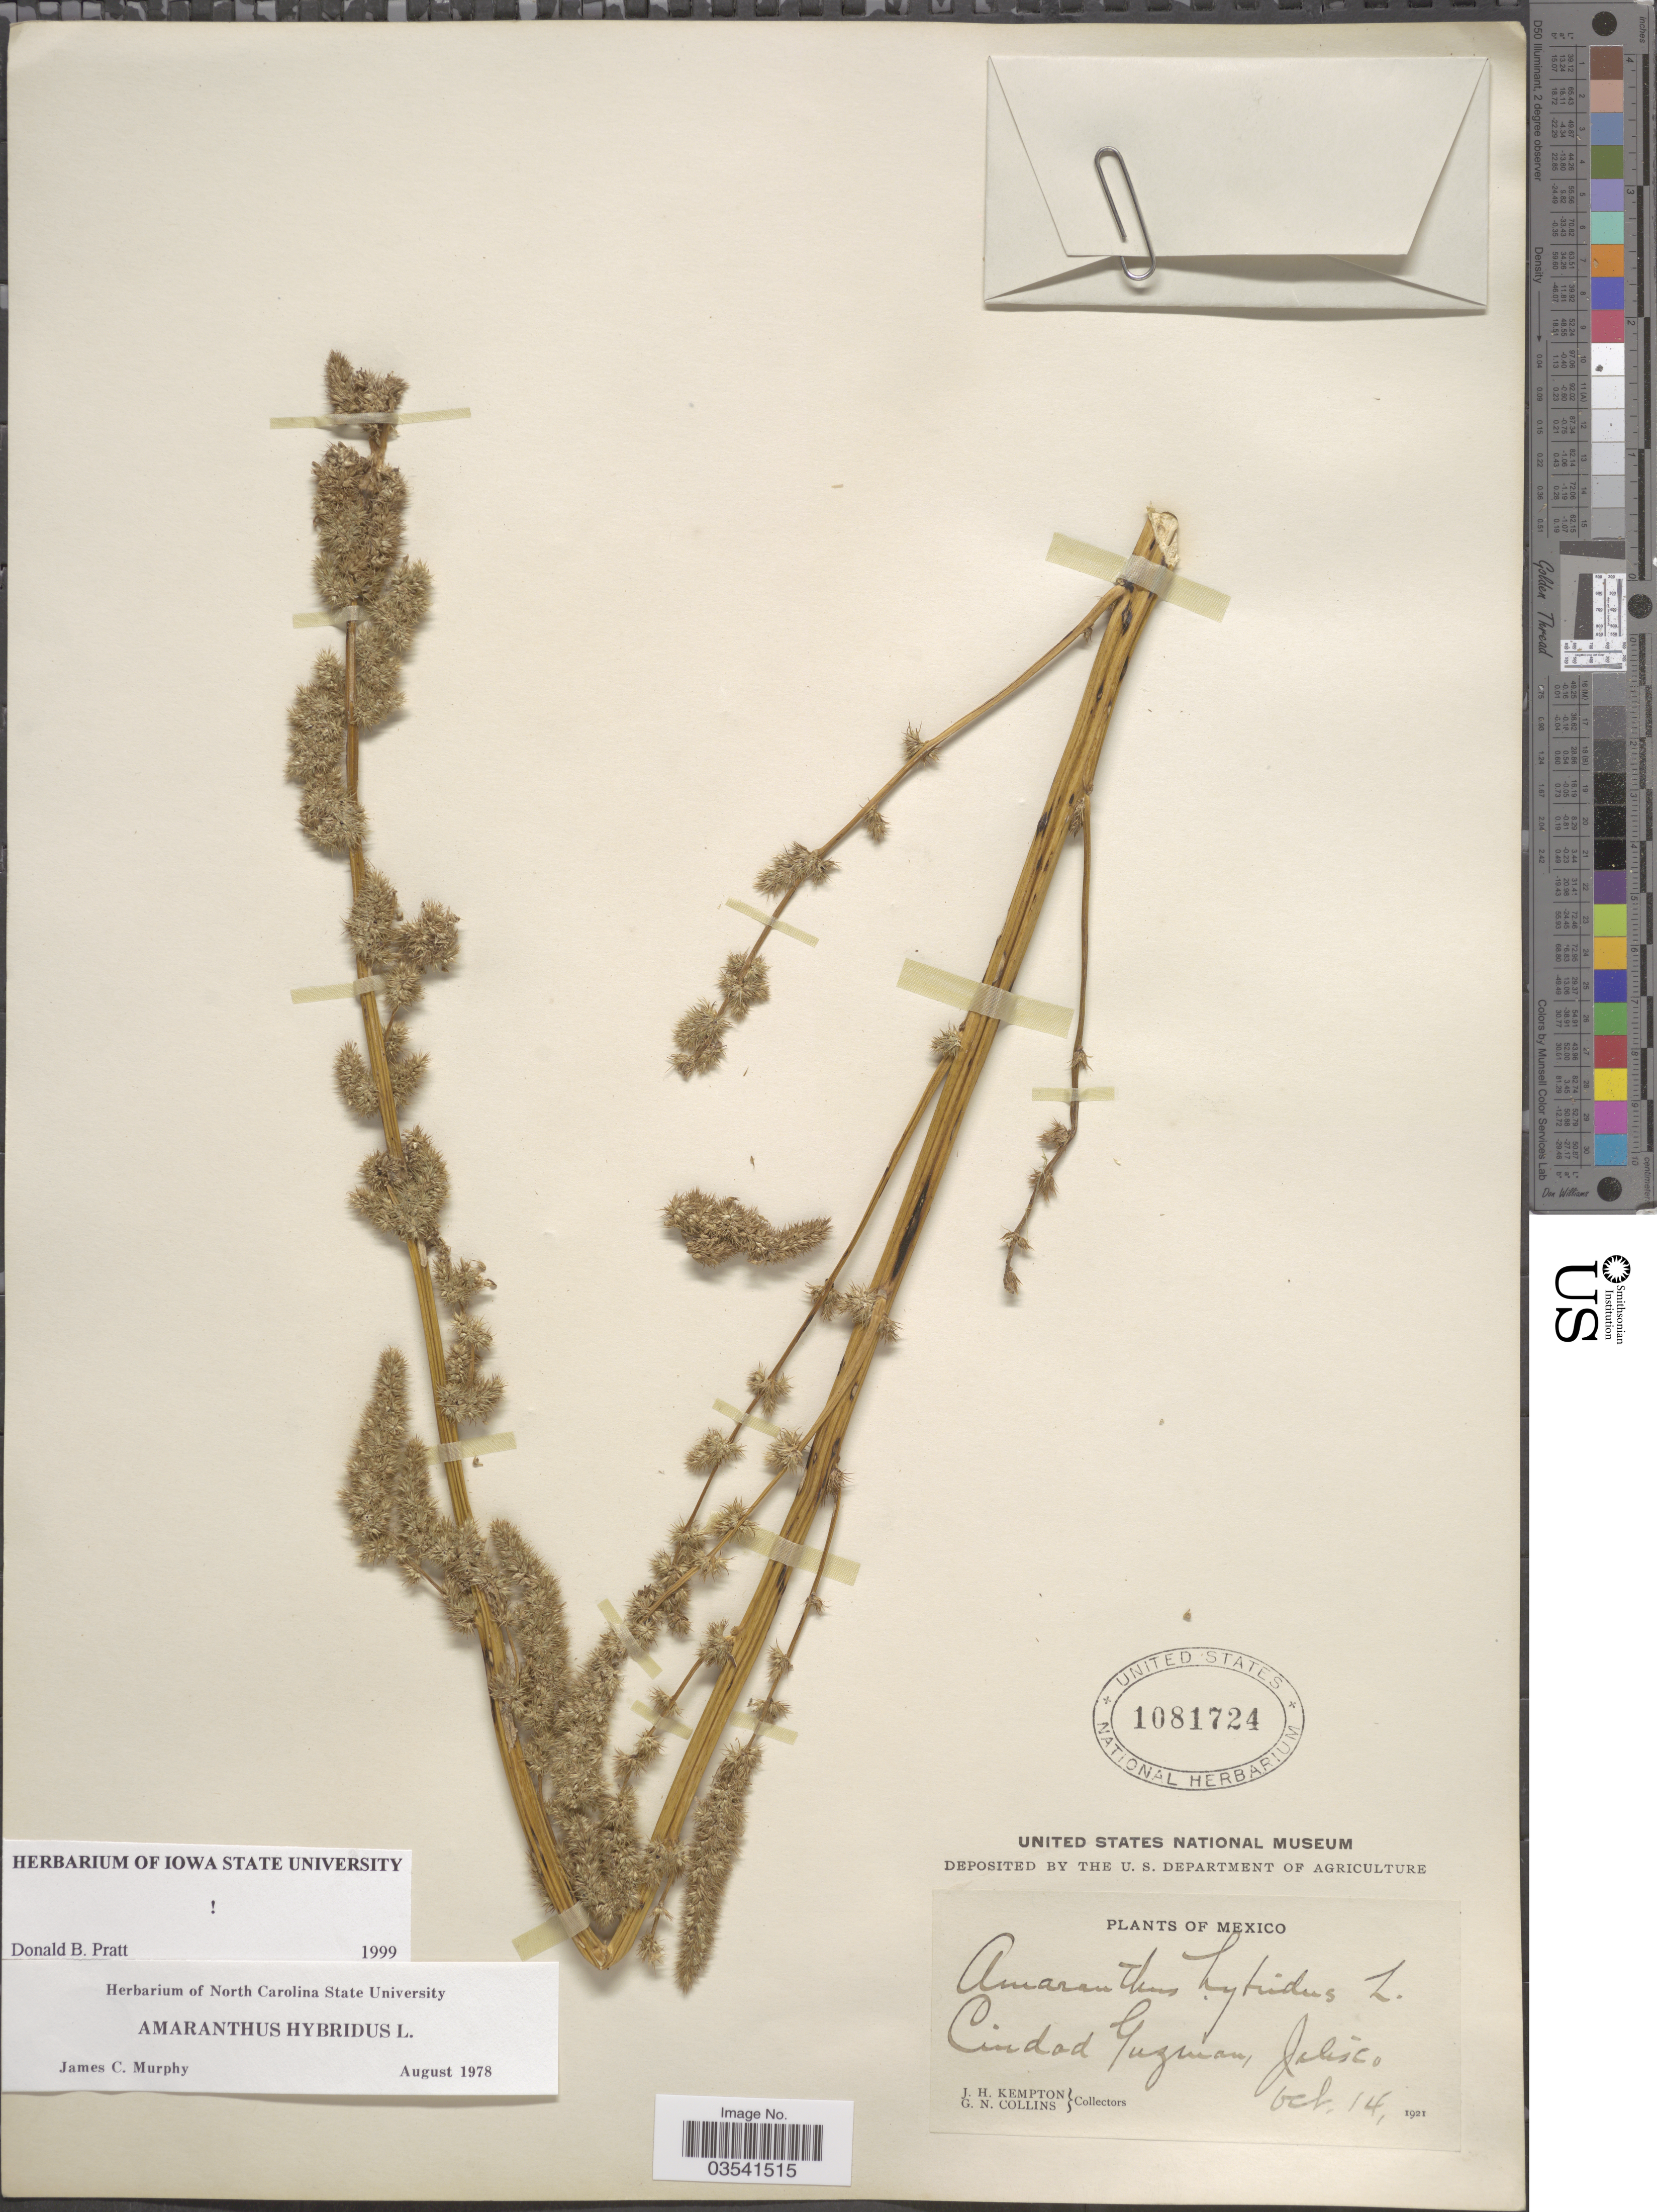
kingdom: Plantae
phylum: Tracheophyta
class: Magnoliopsida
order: Caryophyllales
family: Amaranthaceae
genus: Amaranthus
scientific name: Amaranthus hybridus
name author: L.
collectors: J. H. Kempton & G. Collins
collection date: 1921-10-14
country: Mexico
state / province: Jalisco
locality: Ciudad Guzman.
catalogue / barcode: US 1081724